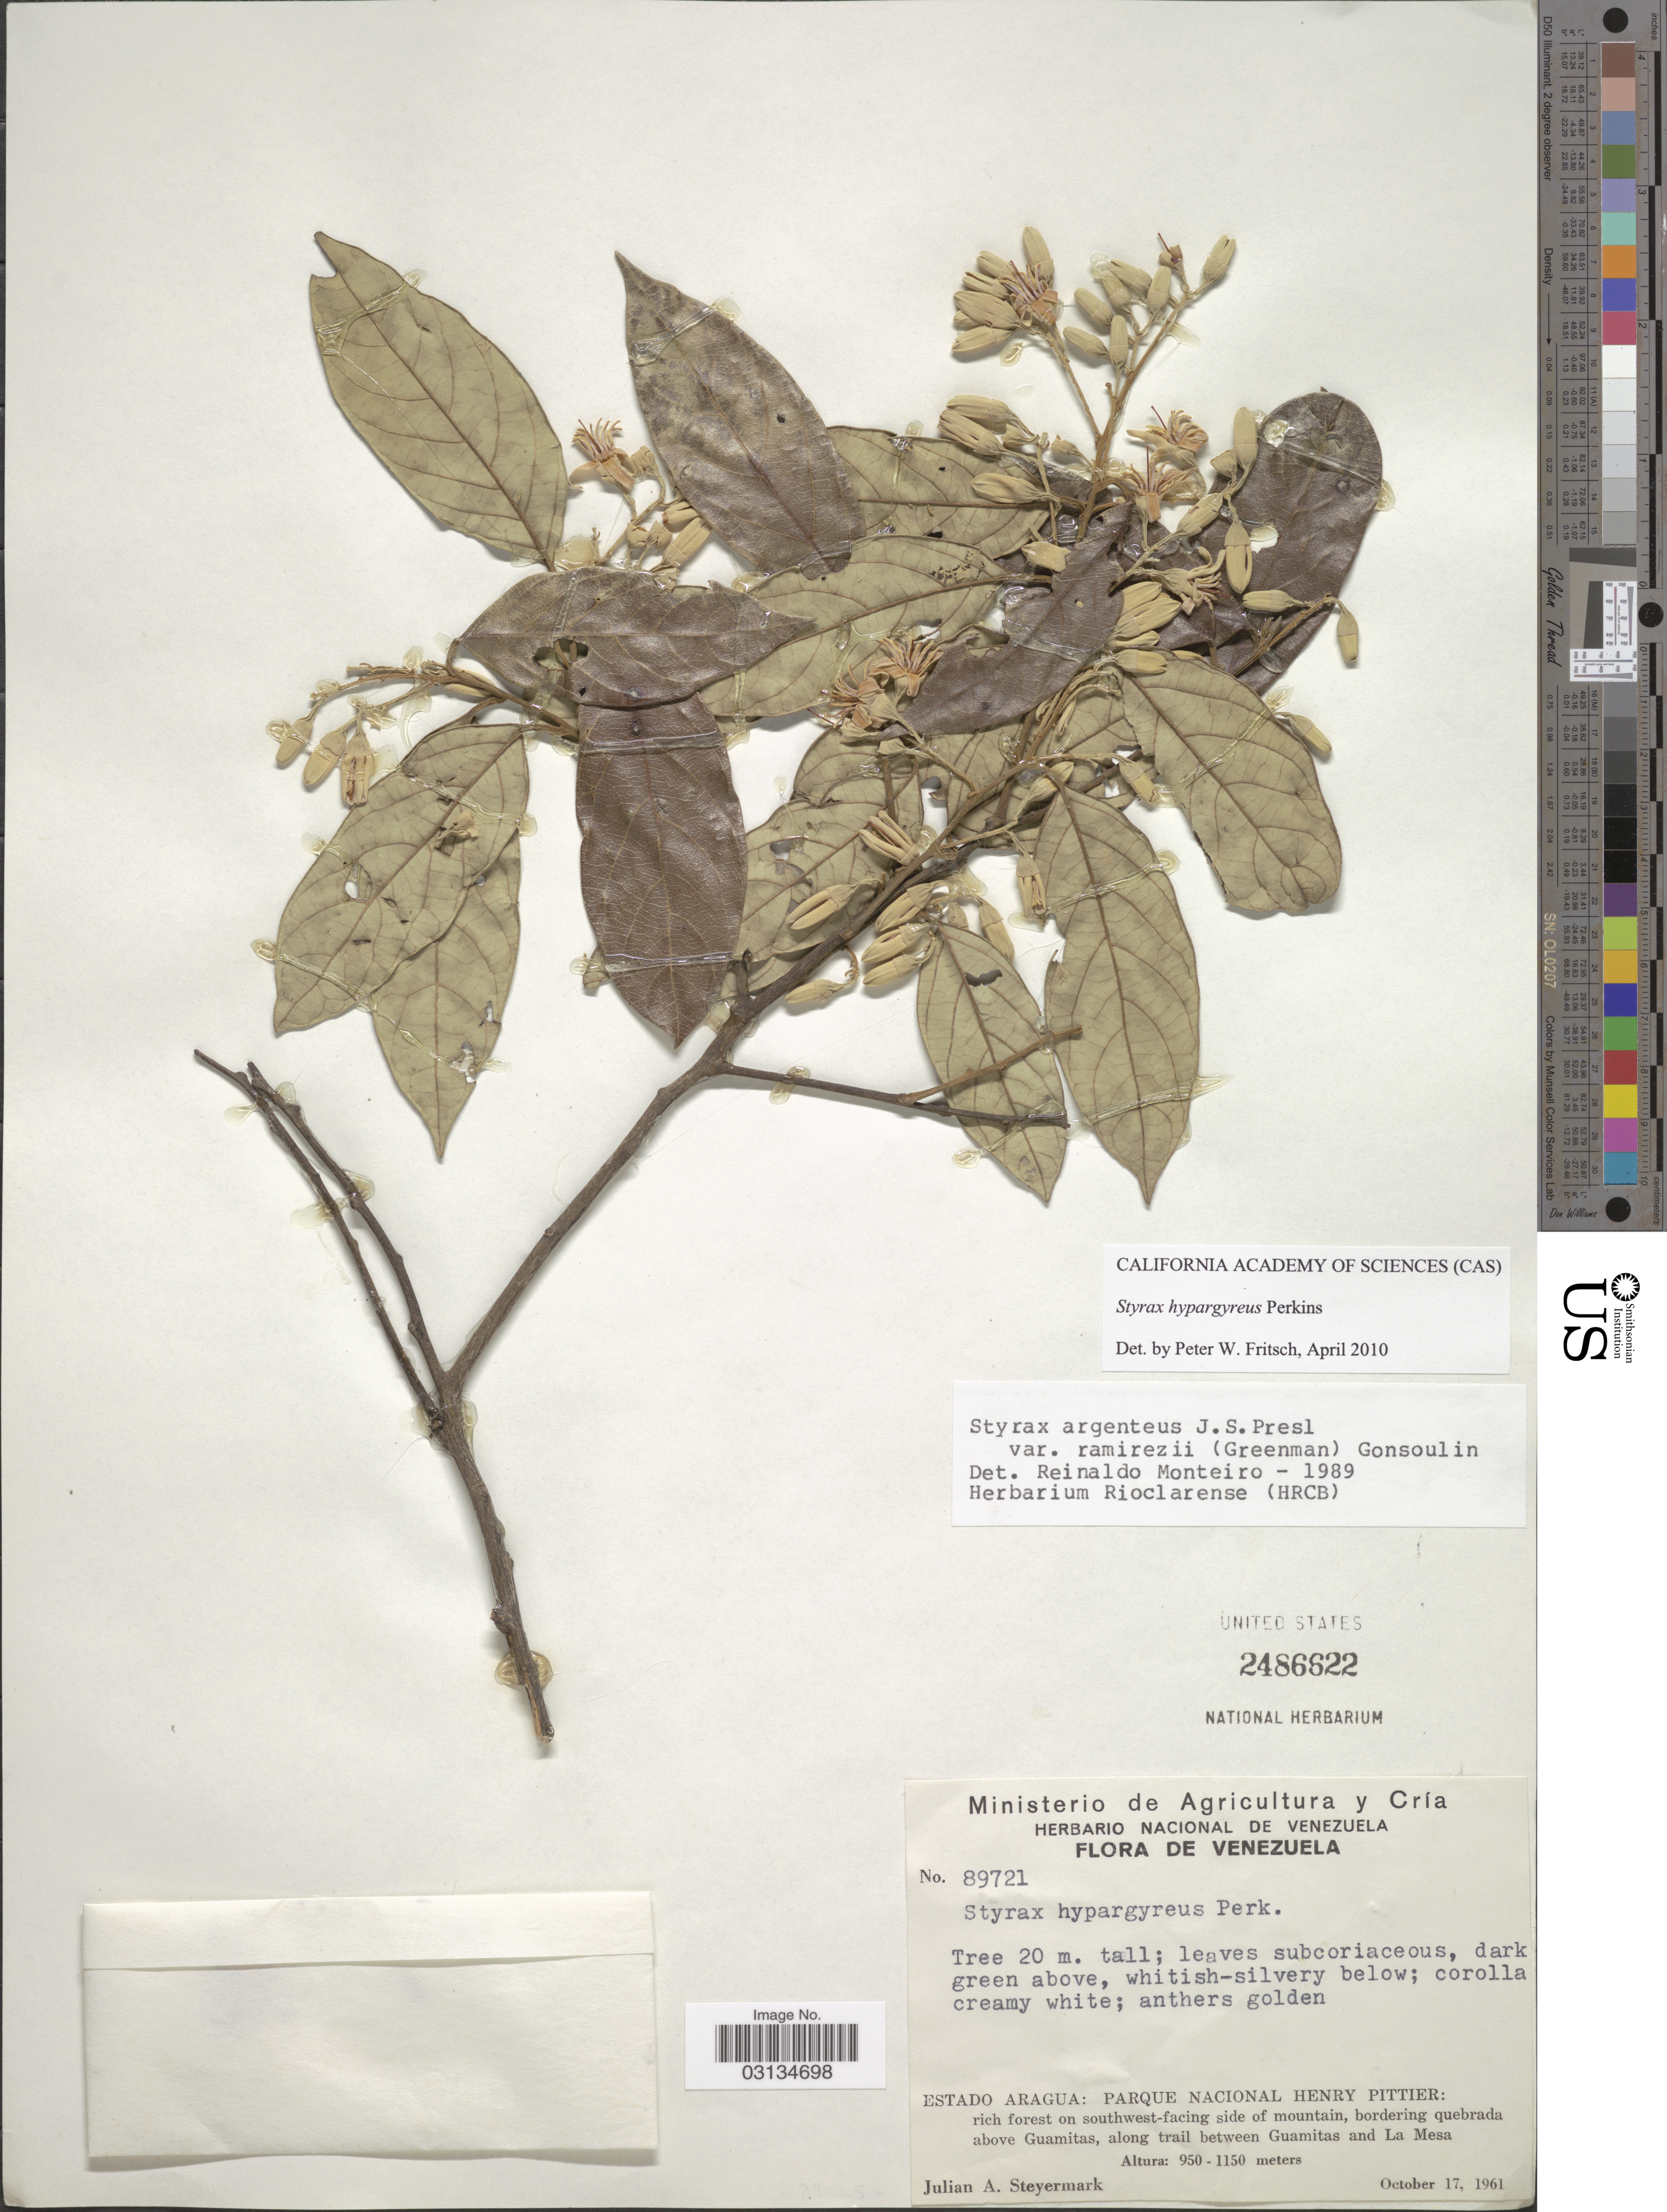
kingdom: Plantae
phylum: Tracheophyta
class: Magnoliopsida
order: Ericales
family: Styracaceae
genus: Styrax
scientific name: Styrax hypargyreus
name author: Perkins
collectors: J. Steyermark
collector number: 89721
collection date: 1961-10-17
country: Venezuela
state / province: Aragua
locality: Parque Nacional Henry Pittier: rich forest on southwest-facing side of mountain, bordering quebrada above Guamitas, along trail between Guamitas and La Mesa.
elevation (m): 950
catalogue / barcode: US 2486622